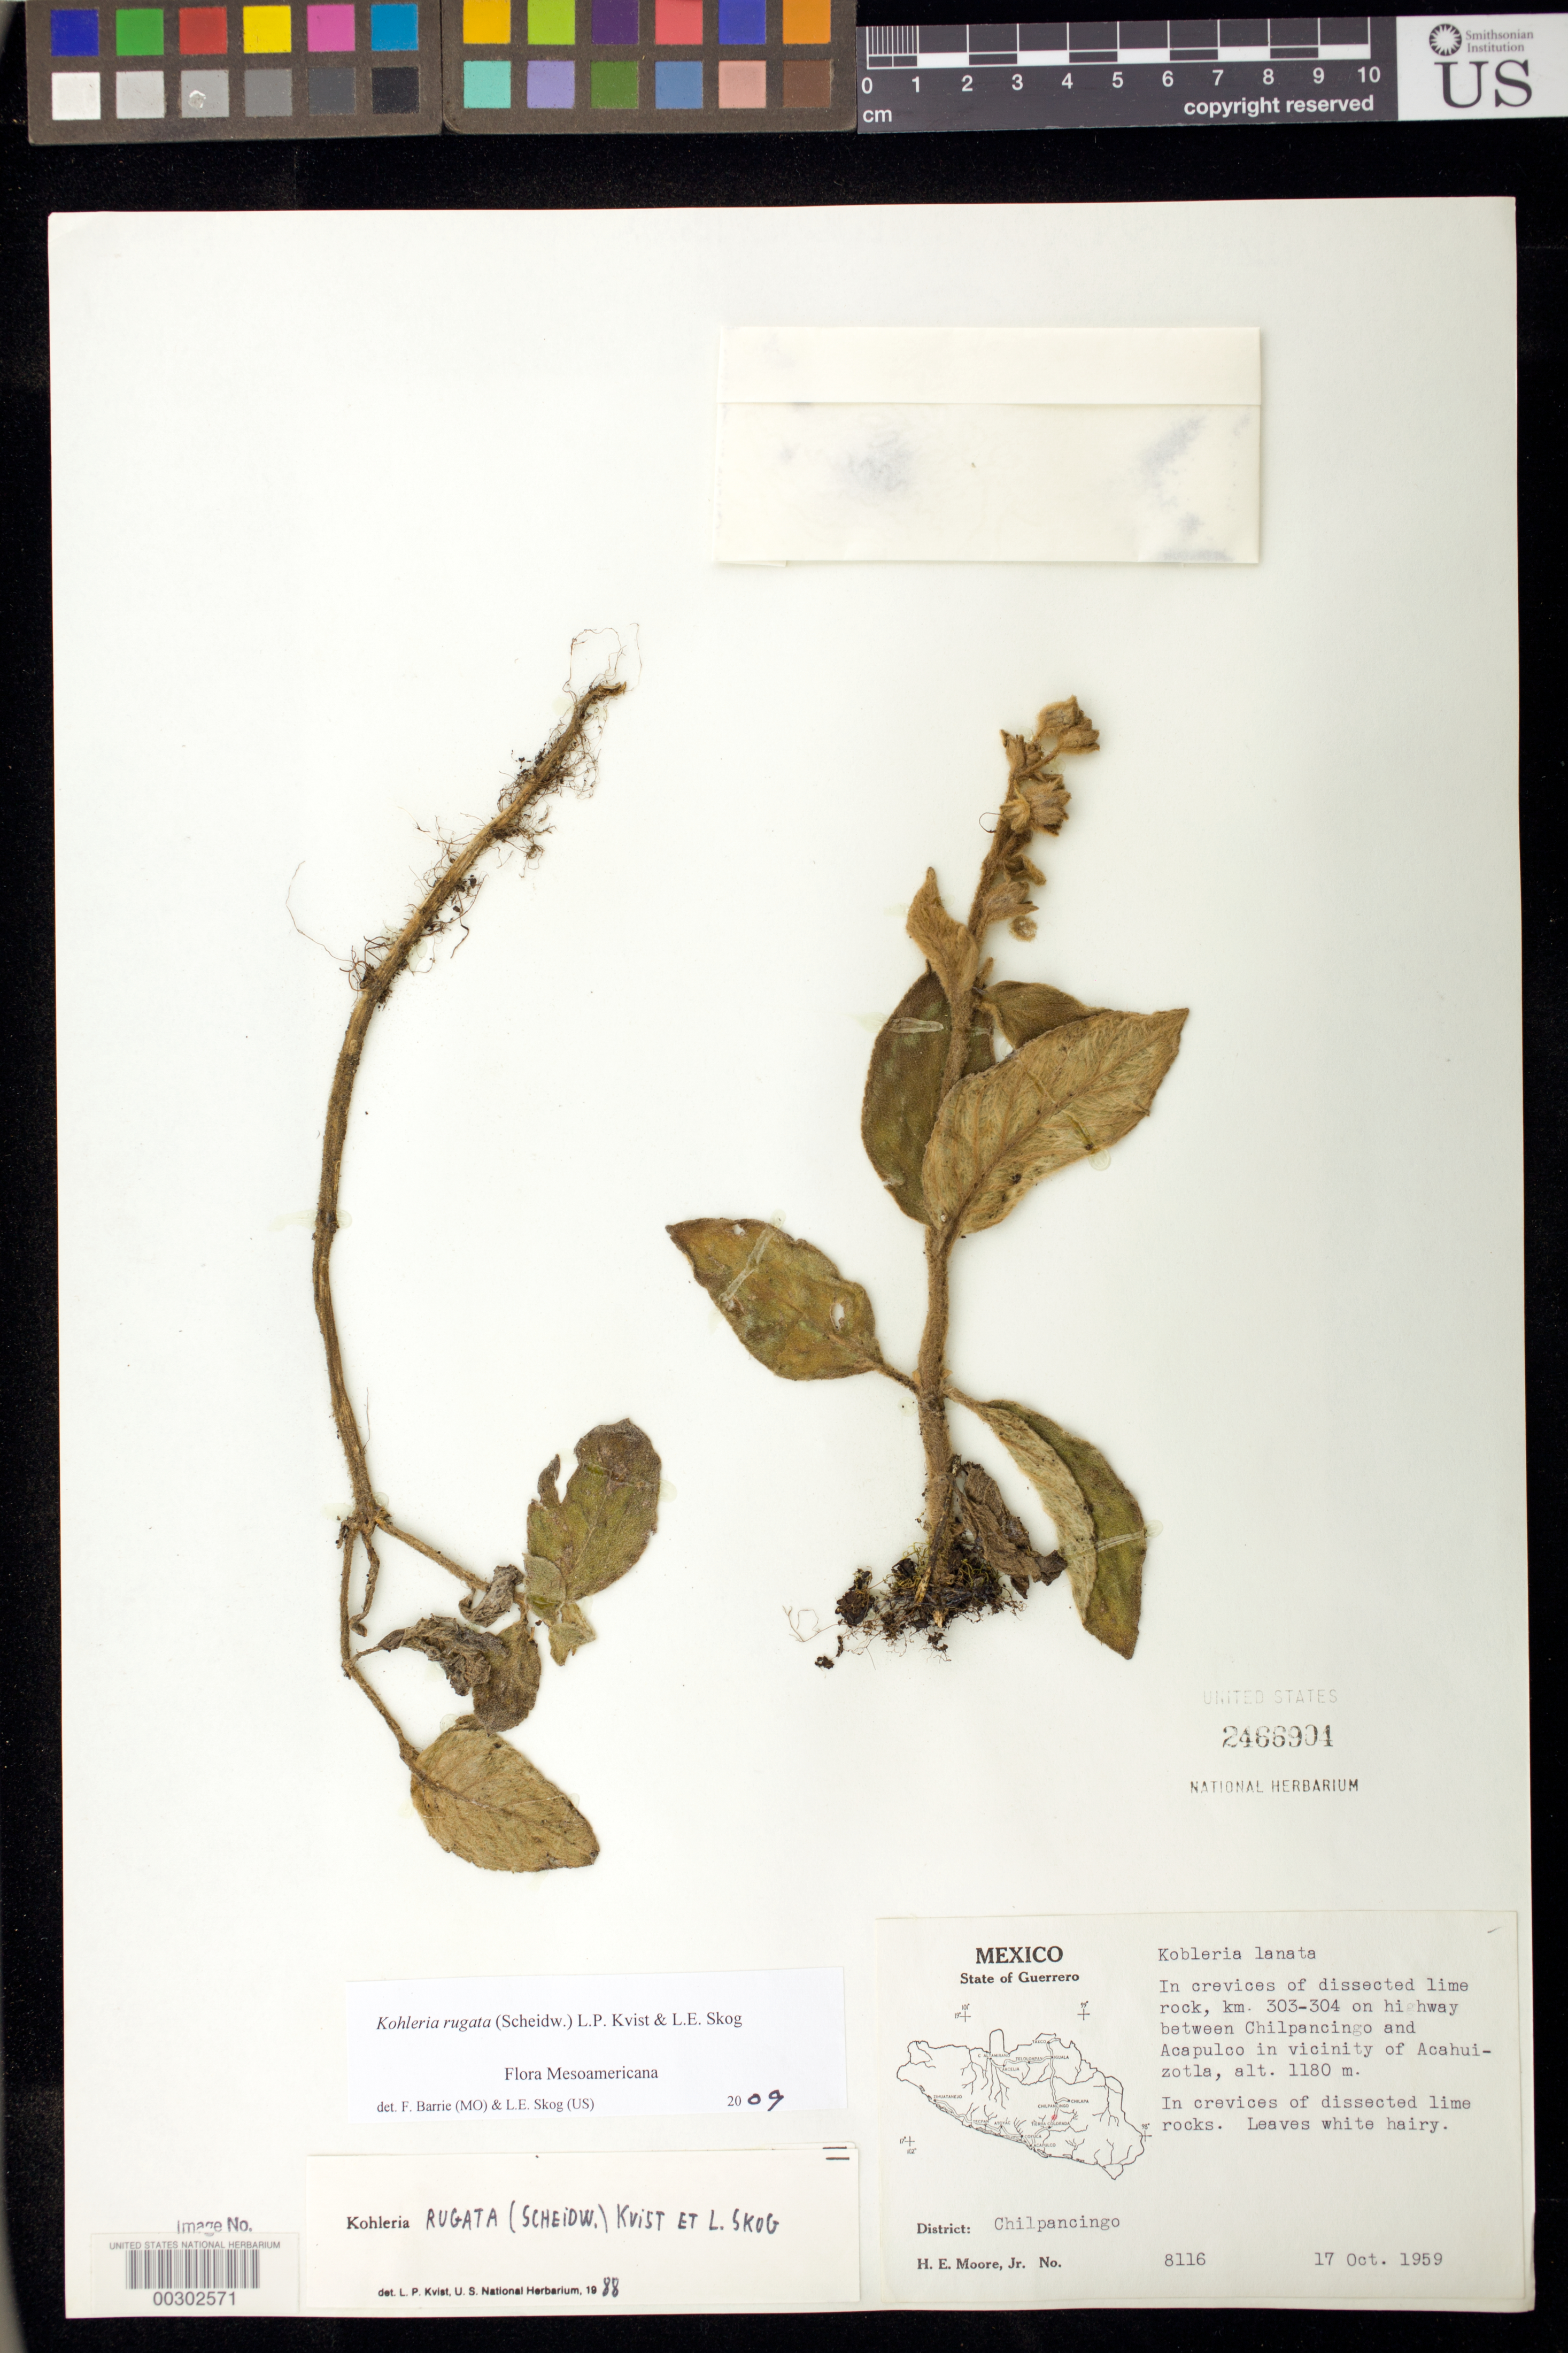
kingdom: Plantae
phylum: Tracheophyta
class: Magnoliopsida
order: Lamiales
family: Gesneriaceae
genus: Kohleria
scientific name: Kohleria rugata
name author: (Scheidw.) L.P. Kvist & L.E. Skog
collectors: H. E. Moore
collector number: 8116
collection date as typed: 17 Oct 1959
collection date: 1959-10-17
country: Mexico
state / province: Guerrero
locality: Dist. Chilpancingo, km 303-304 on highway between Chilpancingo and Acapulco in vicinity of Acahuizotla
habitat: In crevices of dissected lime rocks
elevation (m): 1180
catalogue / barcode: US 2466904